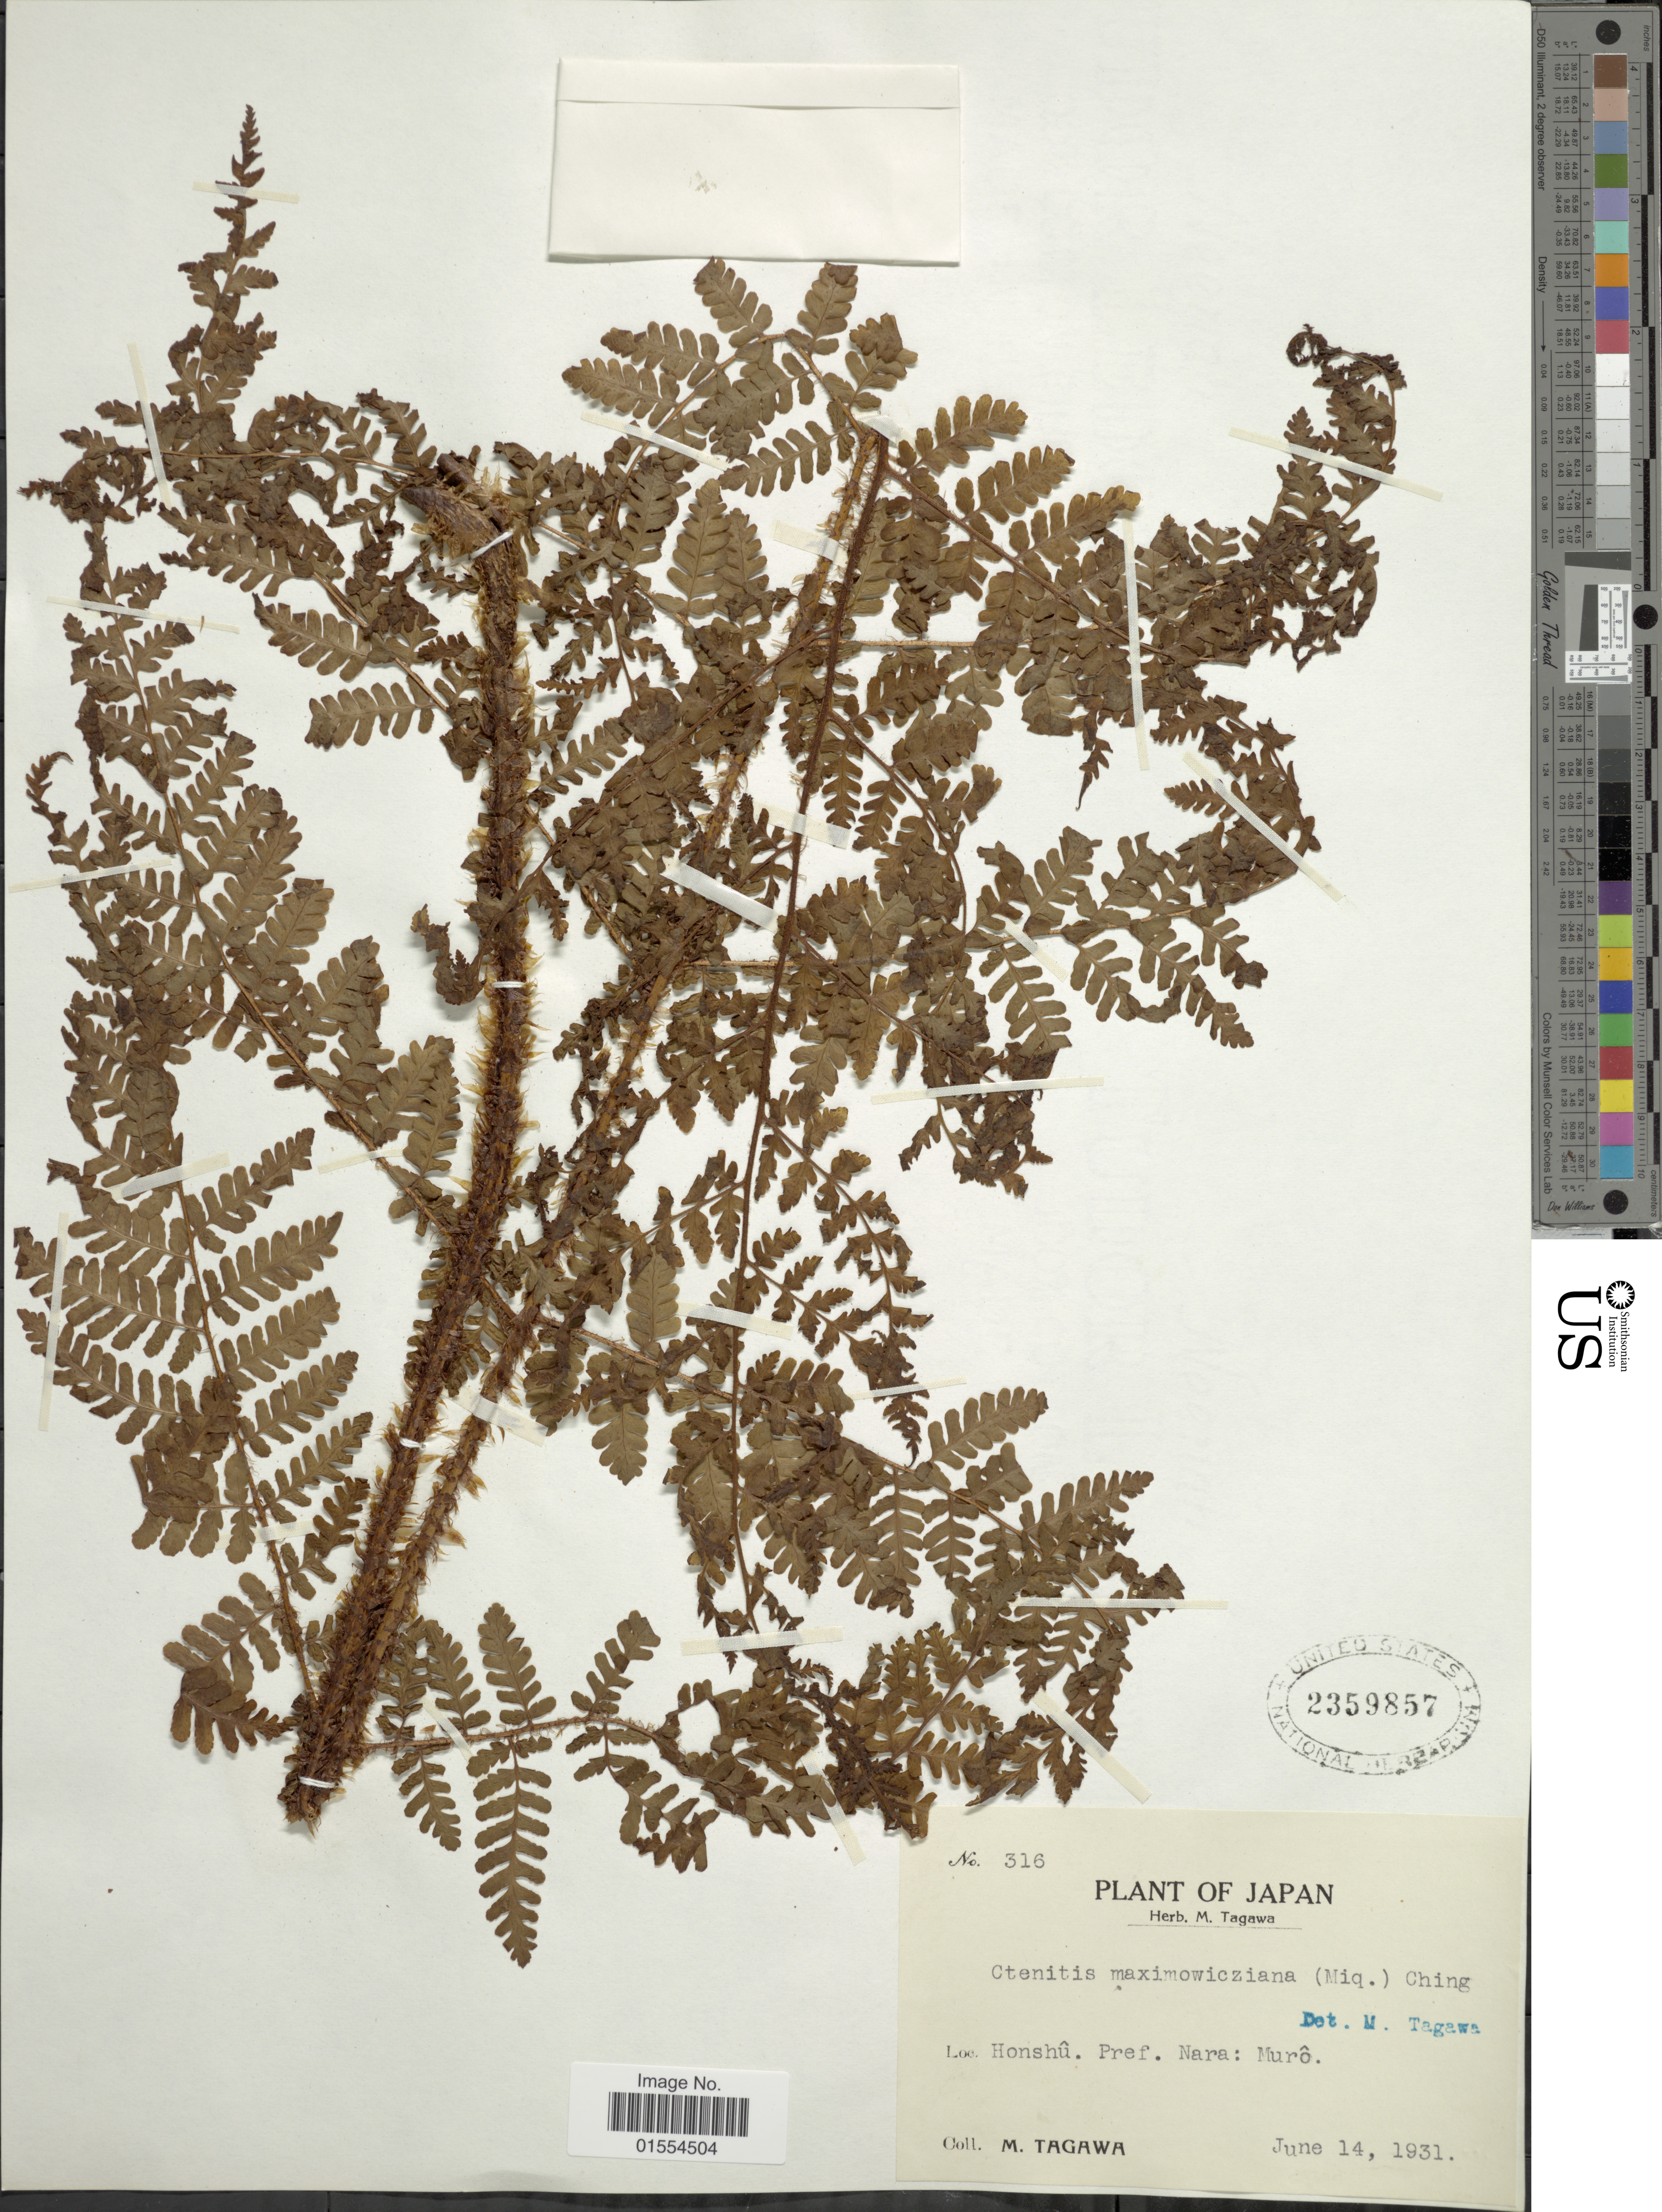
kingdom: Plantae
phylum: Tracheophyta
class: Polypodiopsida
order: Polypodiales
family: Dryopteridaceae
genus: Dryopteris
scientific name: Dryopteris maximowicziana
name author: (Miq.) C. Chr.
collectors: M. Tagawa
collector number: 316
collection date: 1931-06-14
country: Japan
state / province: Nara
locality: Honshu. Pref. Nara: Muro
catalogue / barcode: US 2359857